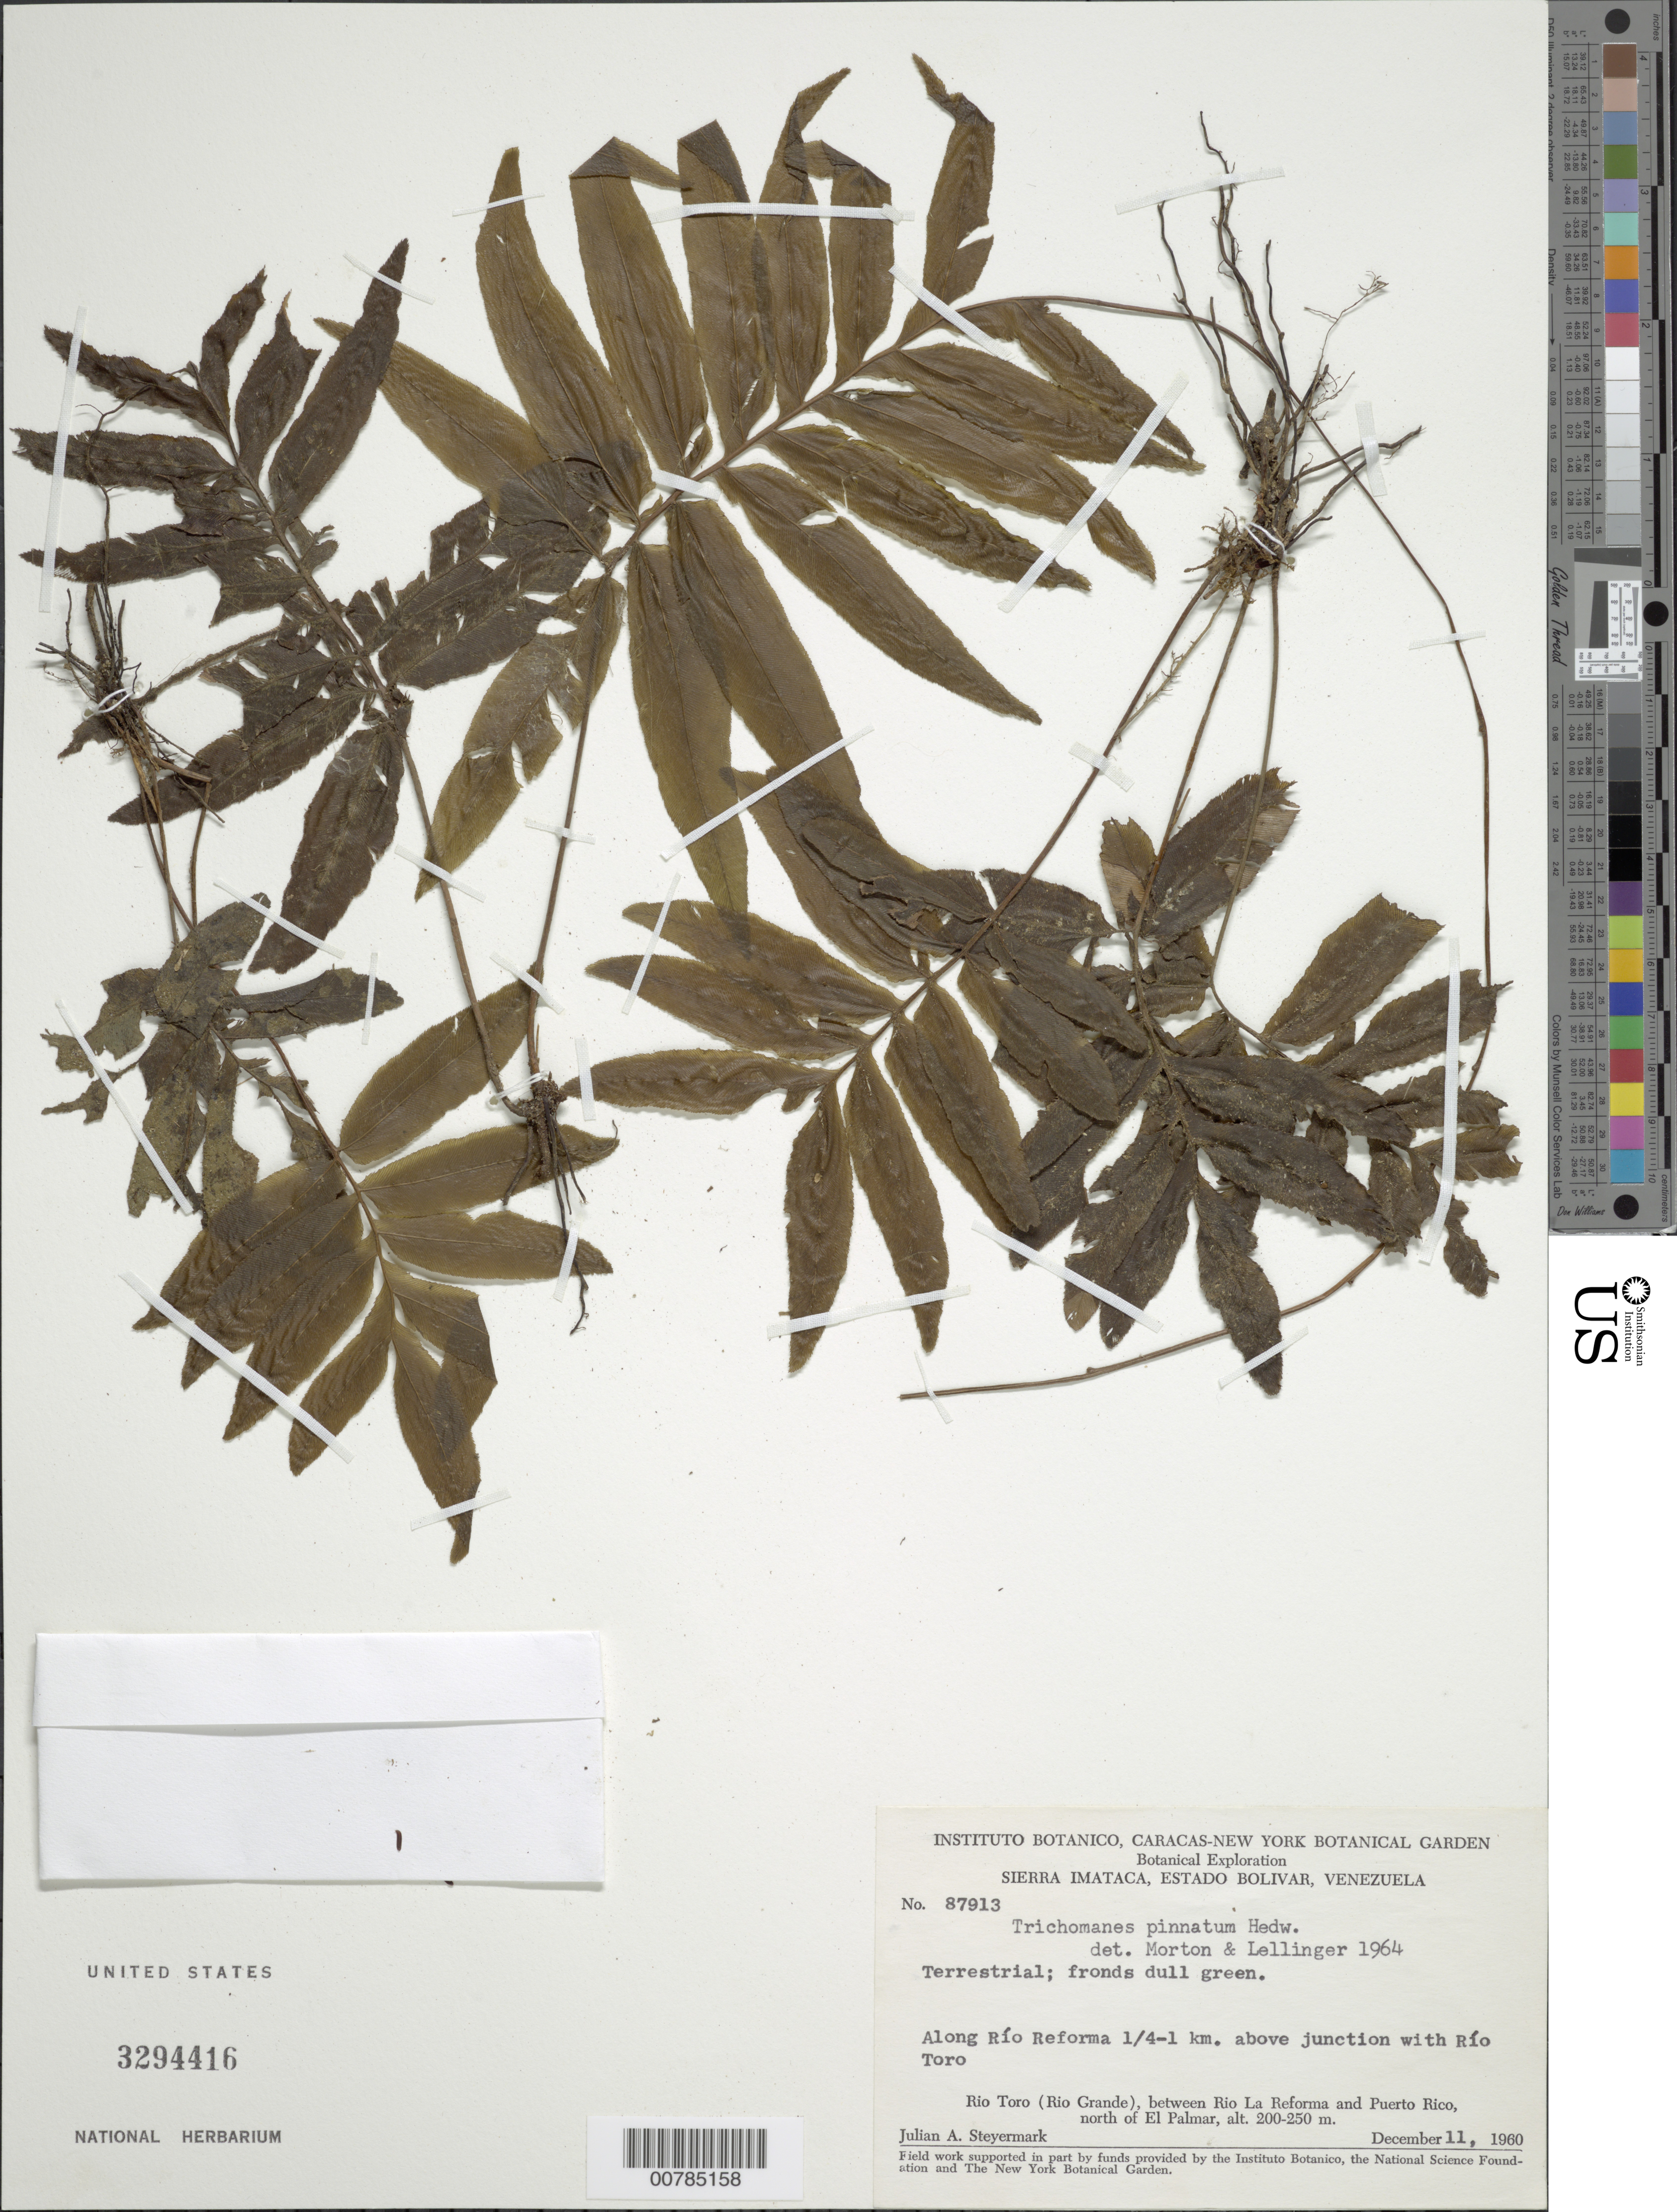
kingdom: Plantae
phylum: Tracheophyta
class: Polypodiopsida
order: Hymenophyllales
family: Hymenophyllaceae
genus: Trichomanes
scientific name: Trichomanes longifolium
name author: Desv.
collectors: J. Steyermark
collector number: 87913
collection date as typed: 11-Dec-60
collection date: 1960-12-11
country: Venezuela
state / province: Bolívar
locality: Río Reforma, 0.25-1 km above junction with Río Toro (Río Grande), between Río La Reforma and Puerto Rico, N of El Palmar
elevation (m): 200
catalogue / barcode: US 3294416